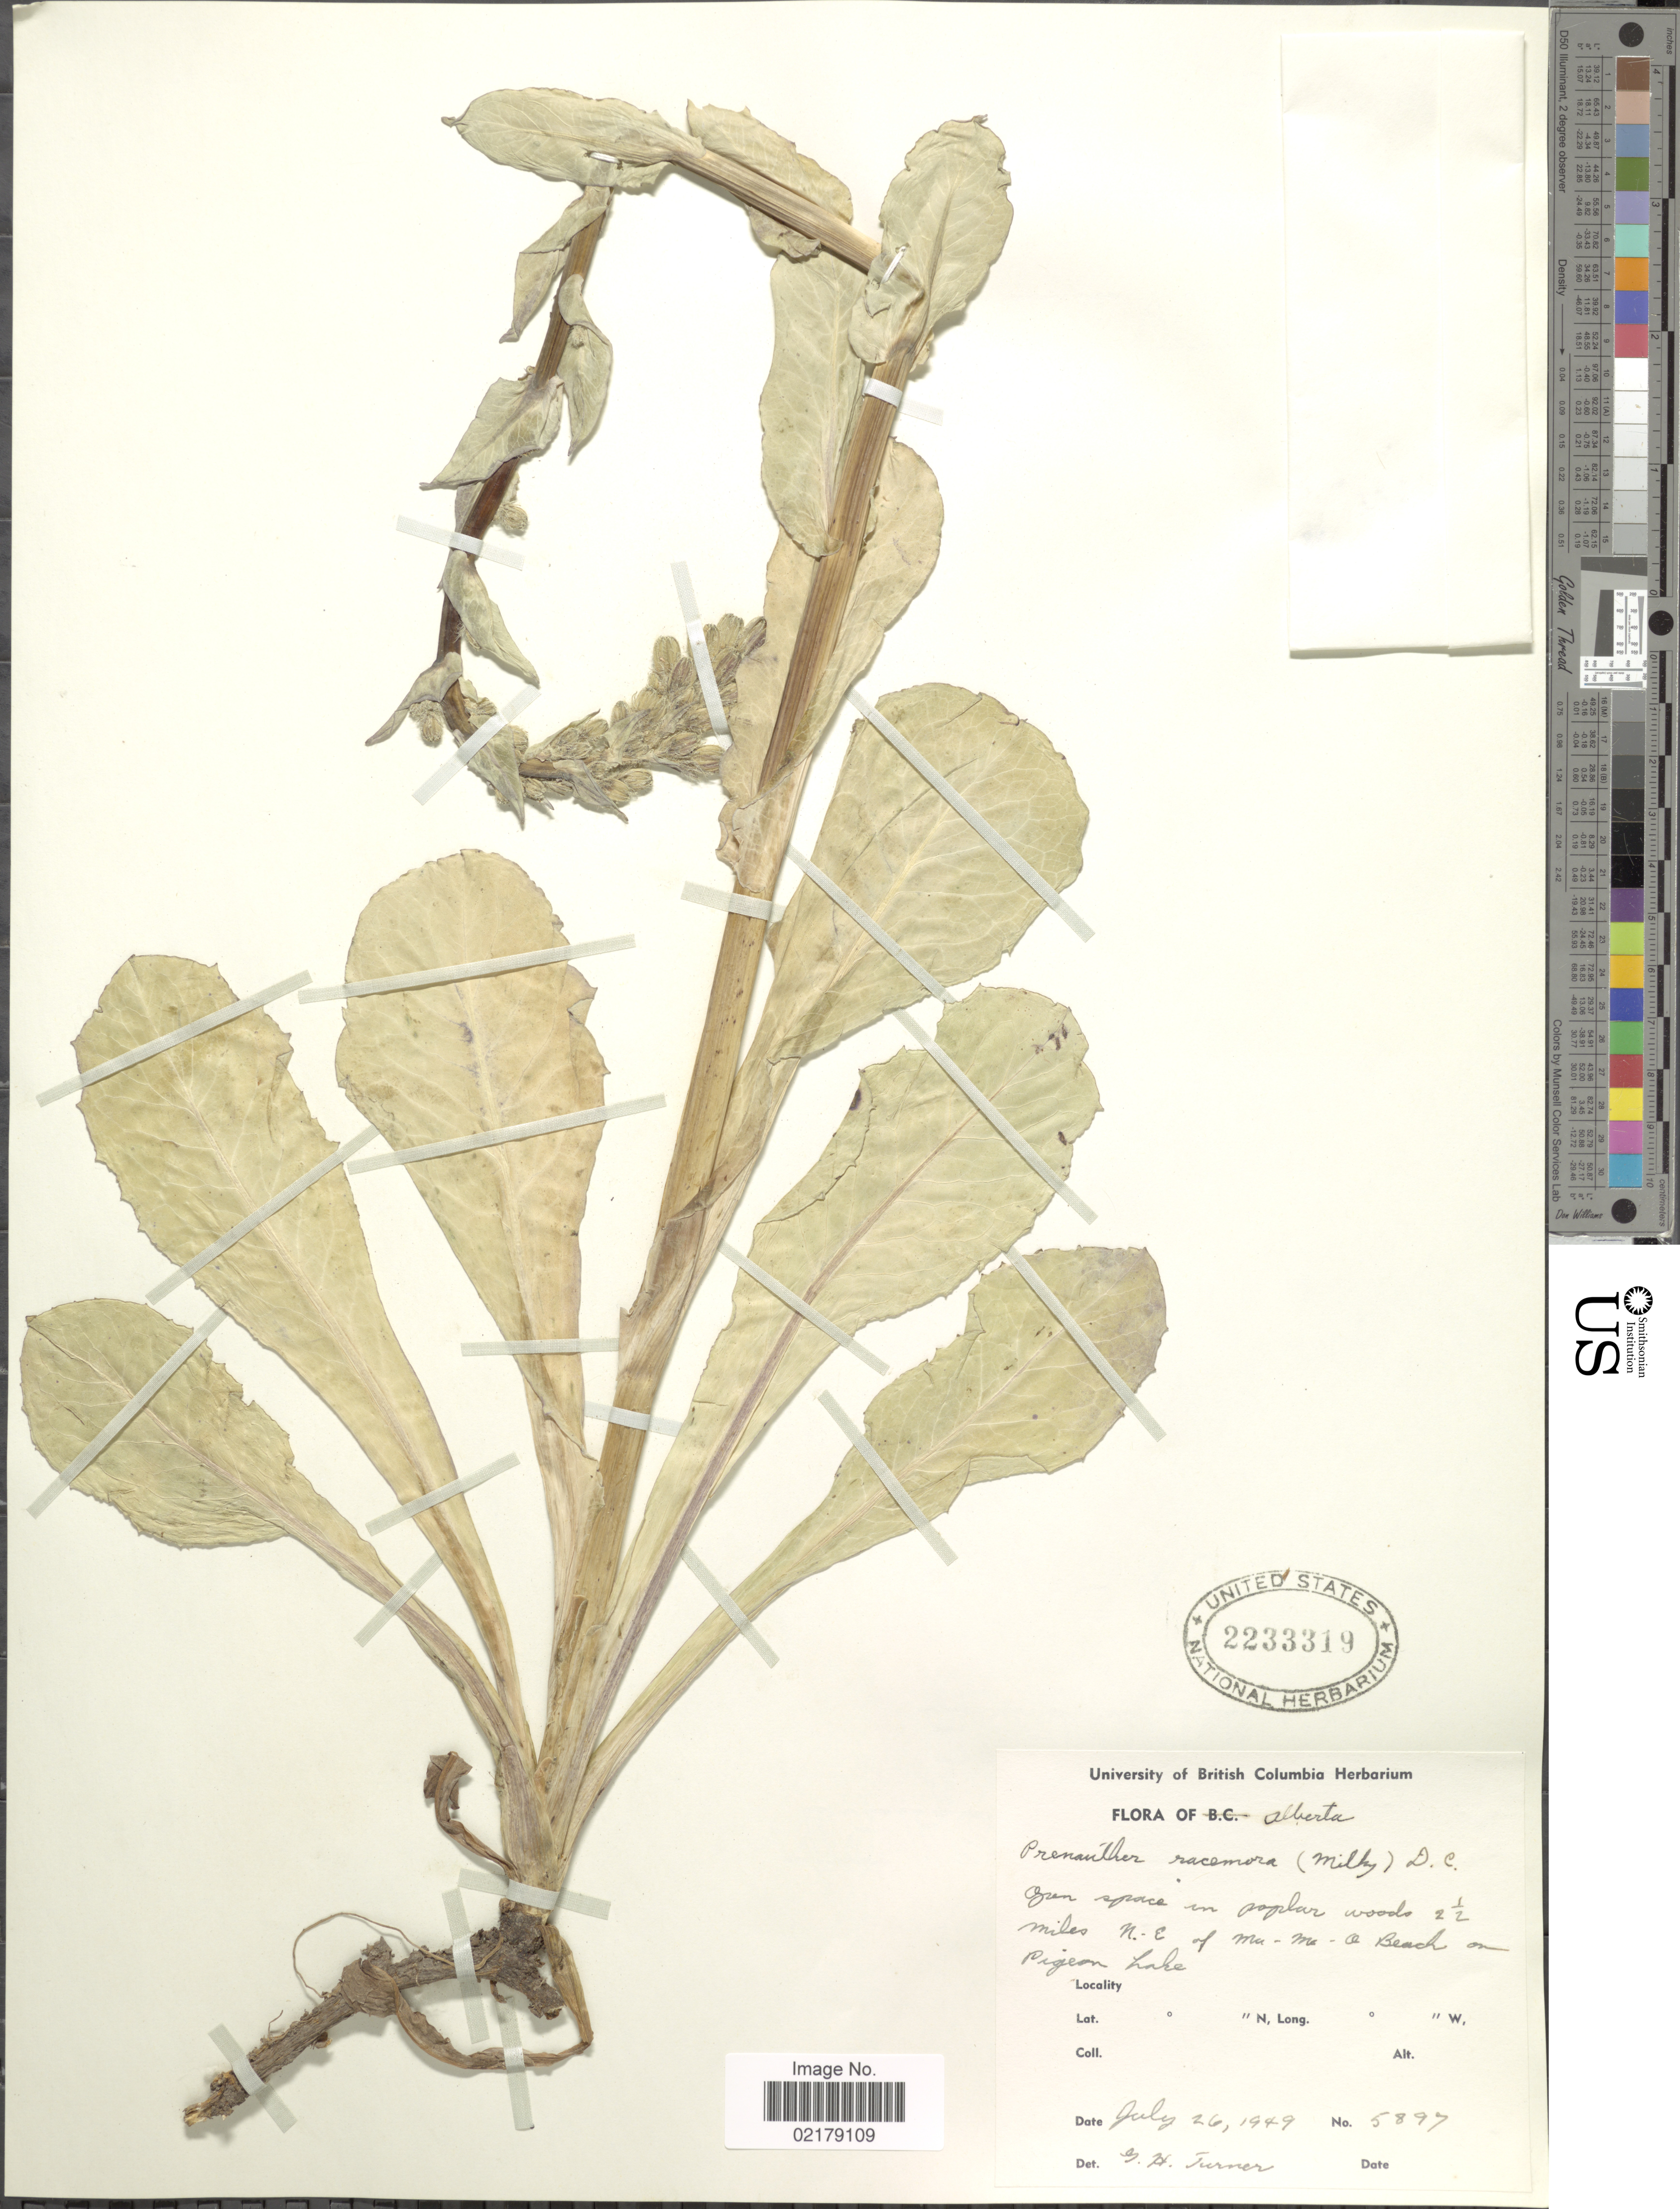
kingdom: Plantae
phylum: Tracheophyta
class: Magnoliopsida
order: Asterales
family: Asteraceae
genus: Nabalus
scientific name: Nabalus racemosus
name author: (Michx.) Hook.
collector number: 5897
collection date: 1949-07-26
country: Canada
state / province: Alberta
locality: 2½ miles N.E. of Ma-Ma-O Beach on Pigeon Lake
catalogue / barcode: US 2233319